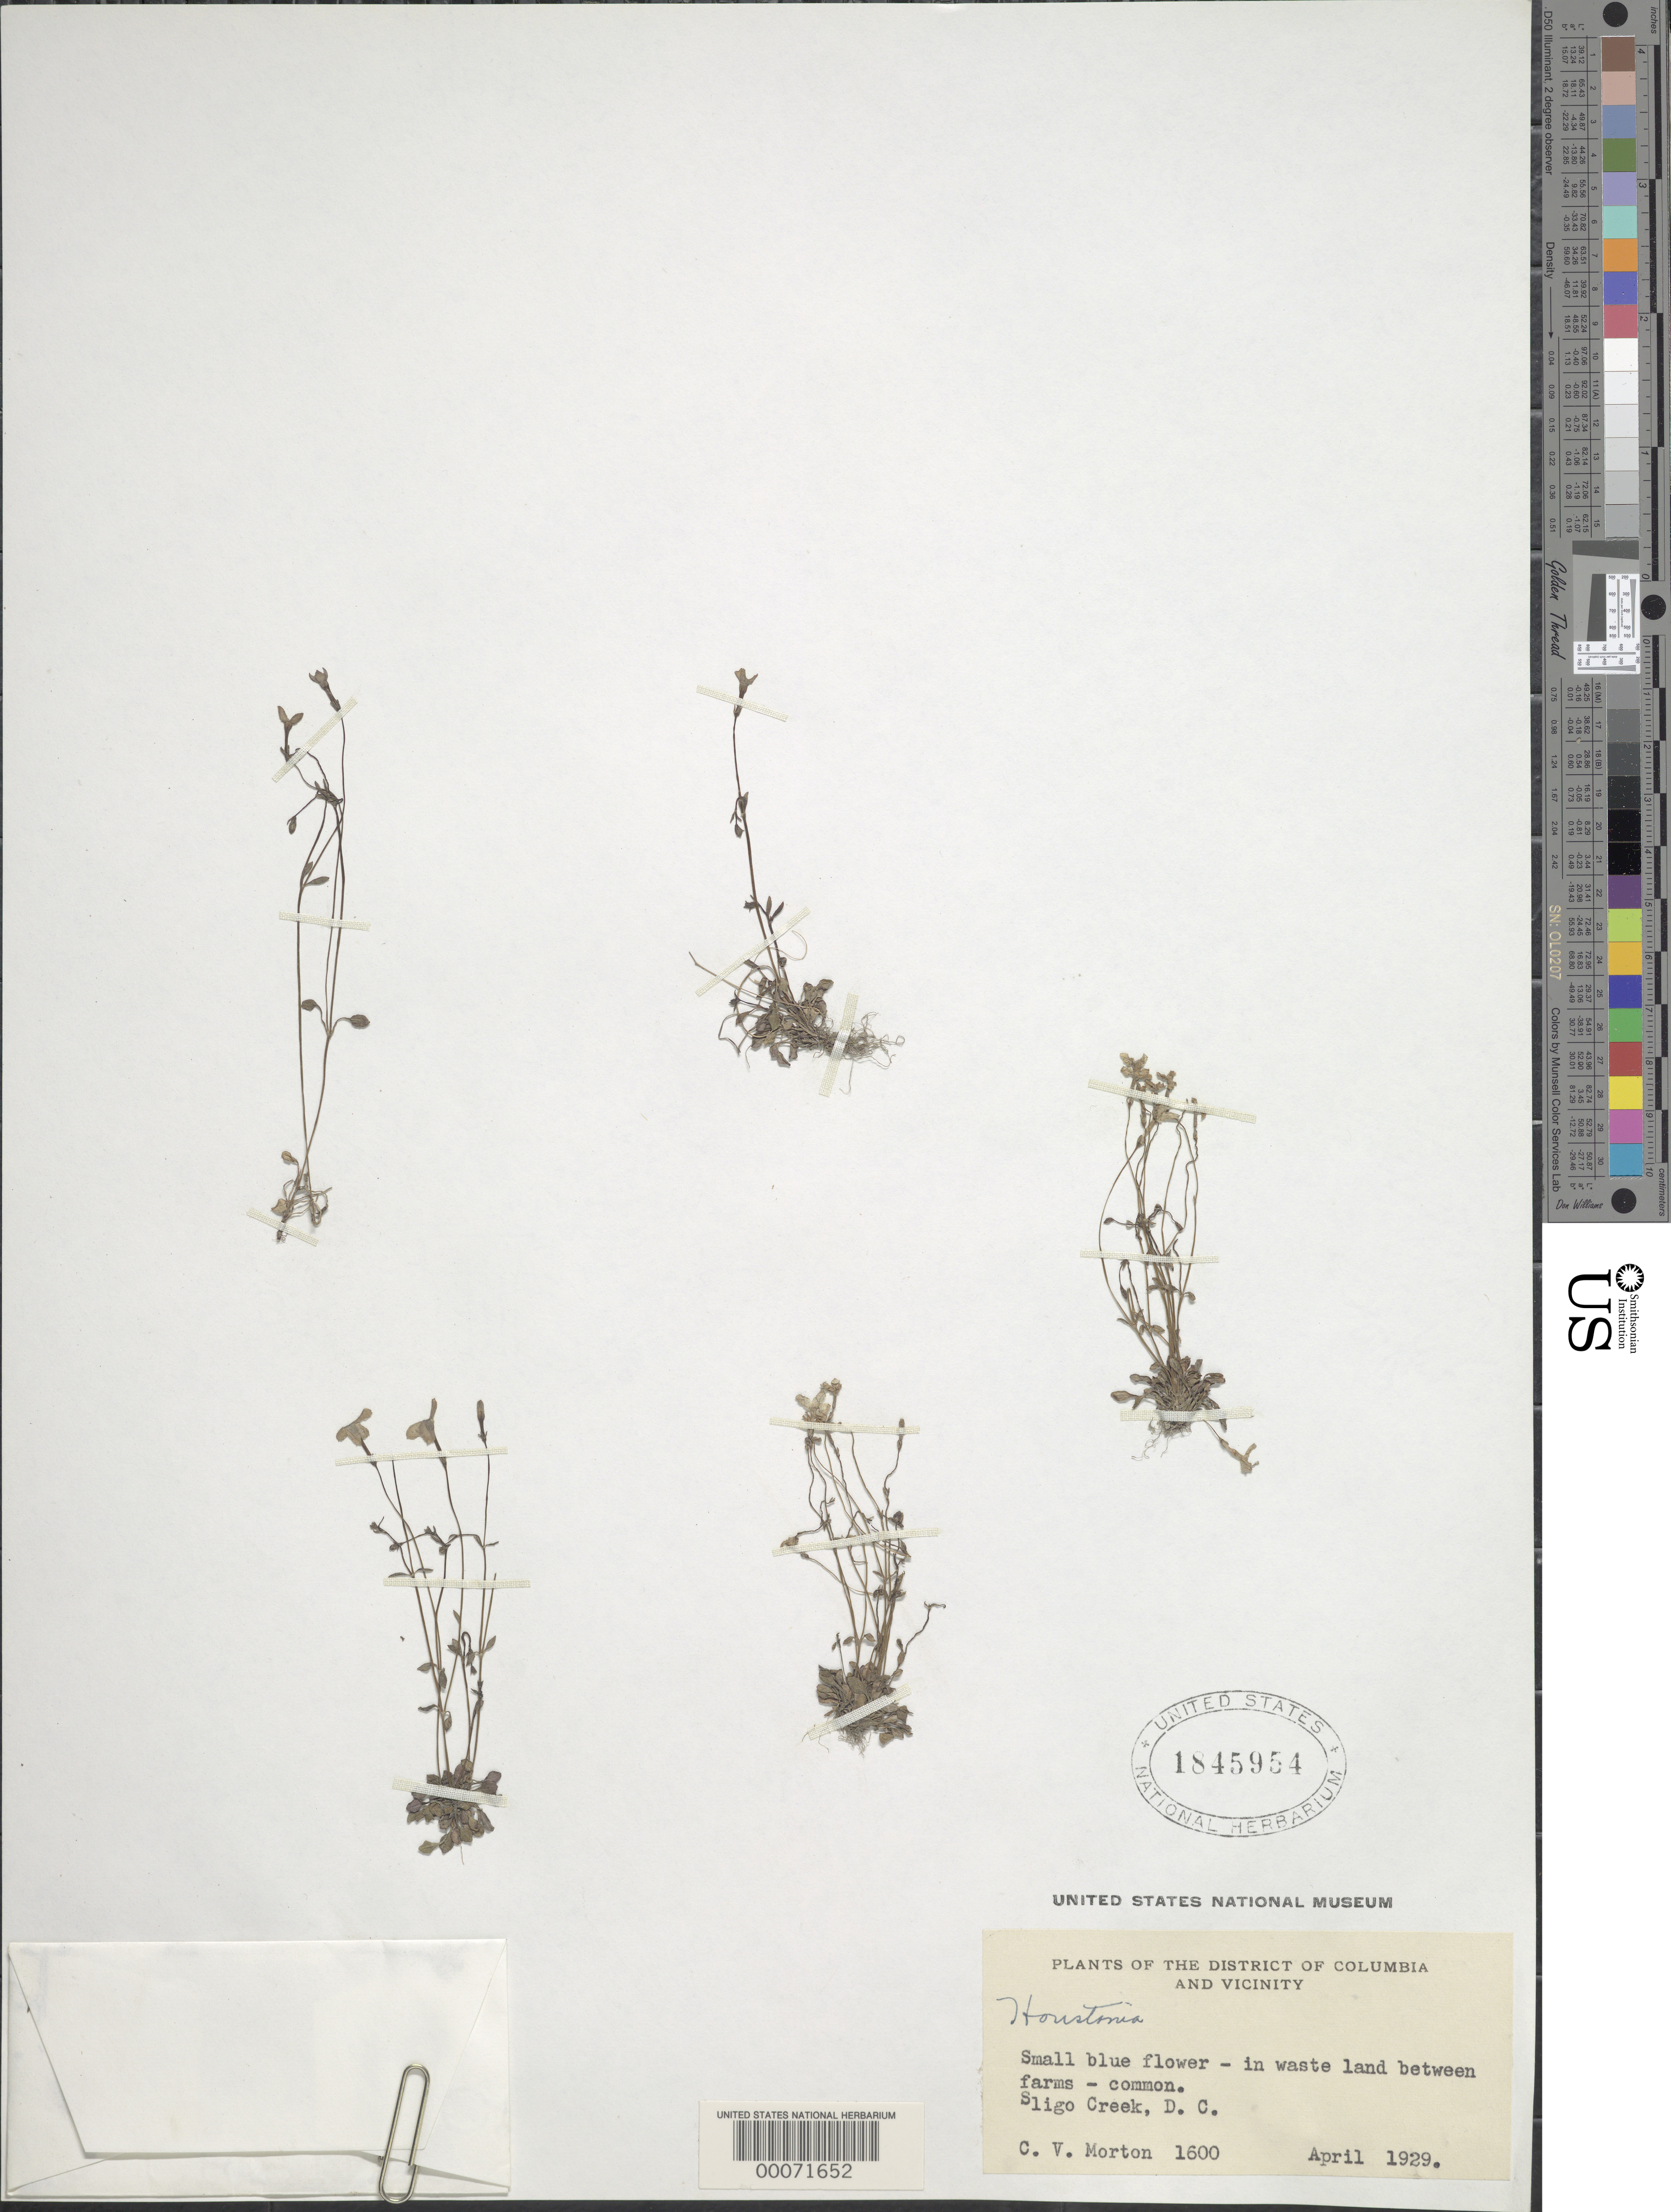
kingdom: Plantae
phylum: Tracheophyta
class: Magnoliopsida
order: Gentianales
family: Rubiaceae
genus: Houstonia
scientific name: Houstonia caerulea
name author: L.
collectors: C. V. Morton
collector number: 1600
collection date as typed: Apr 1929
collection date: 1929-04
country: United States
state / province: District of Columbia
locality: Sligo Creek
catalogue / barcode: US 1845954